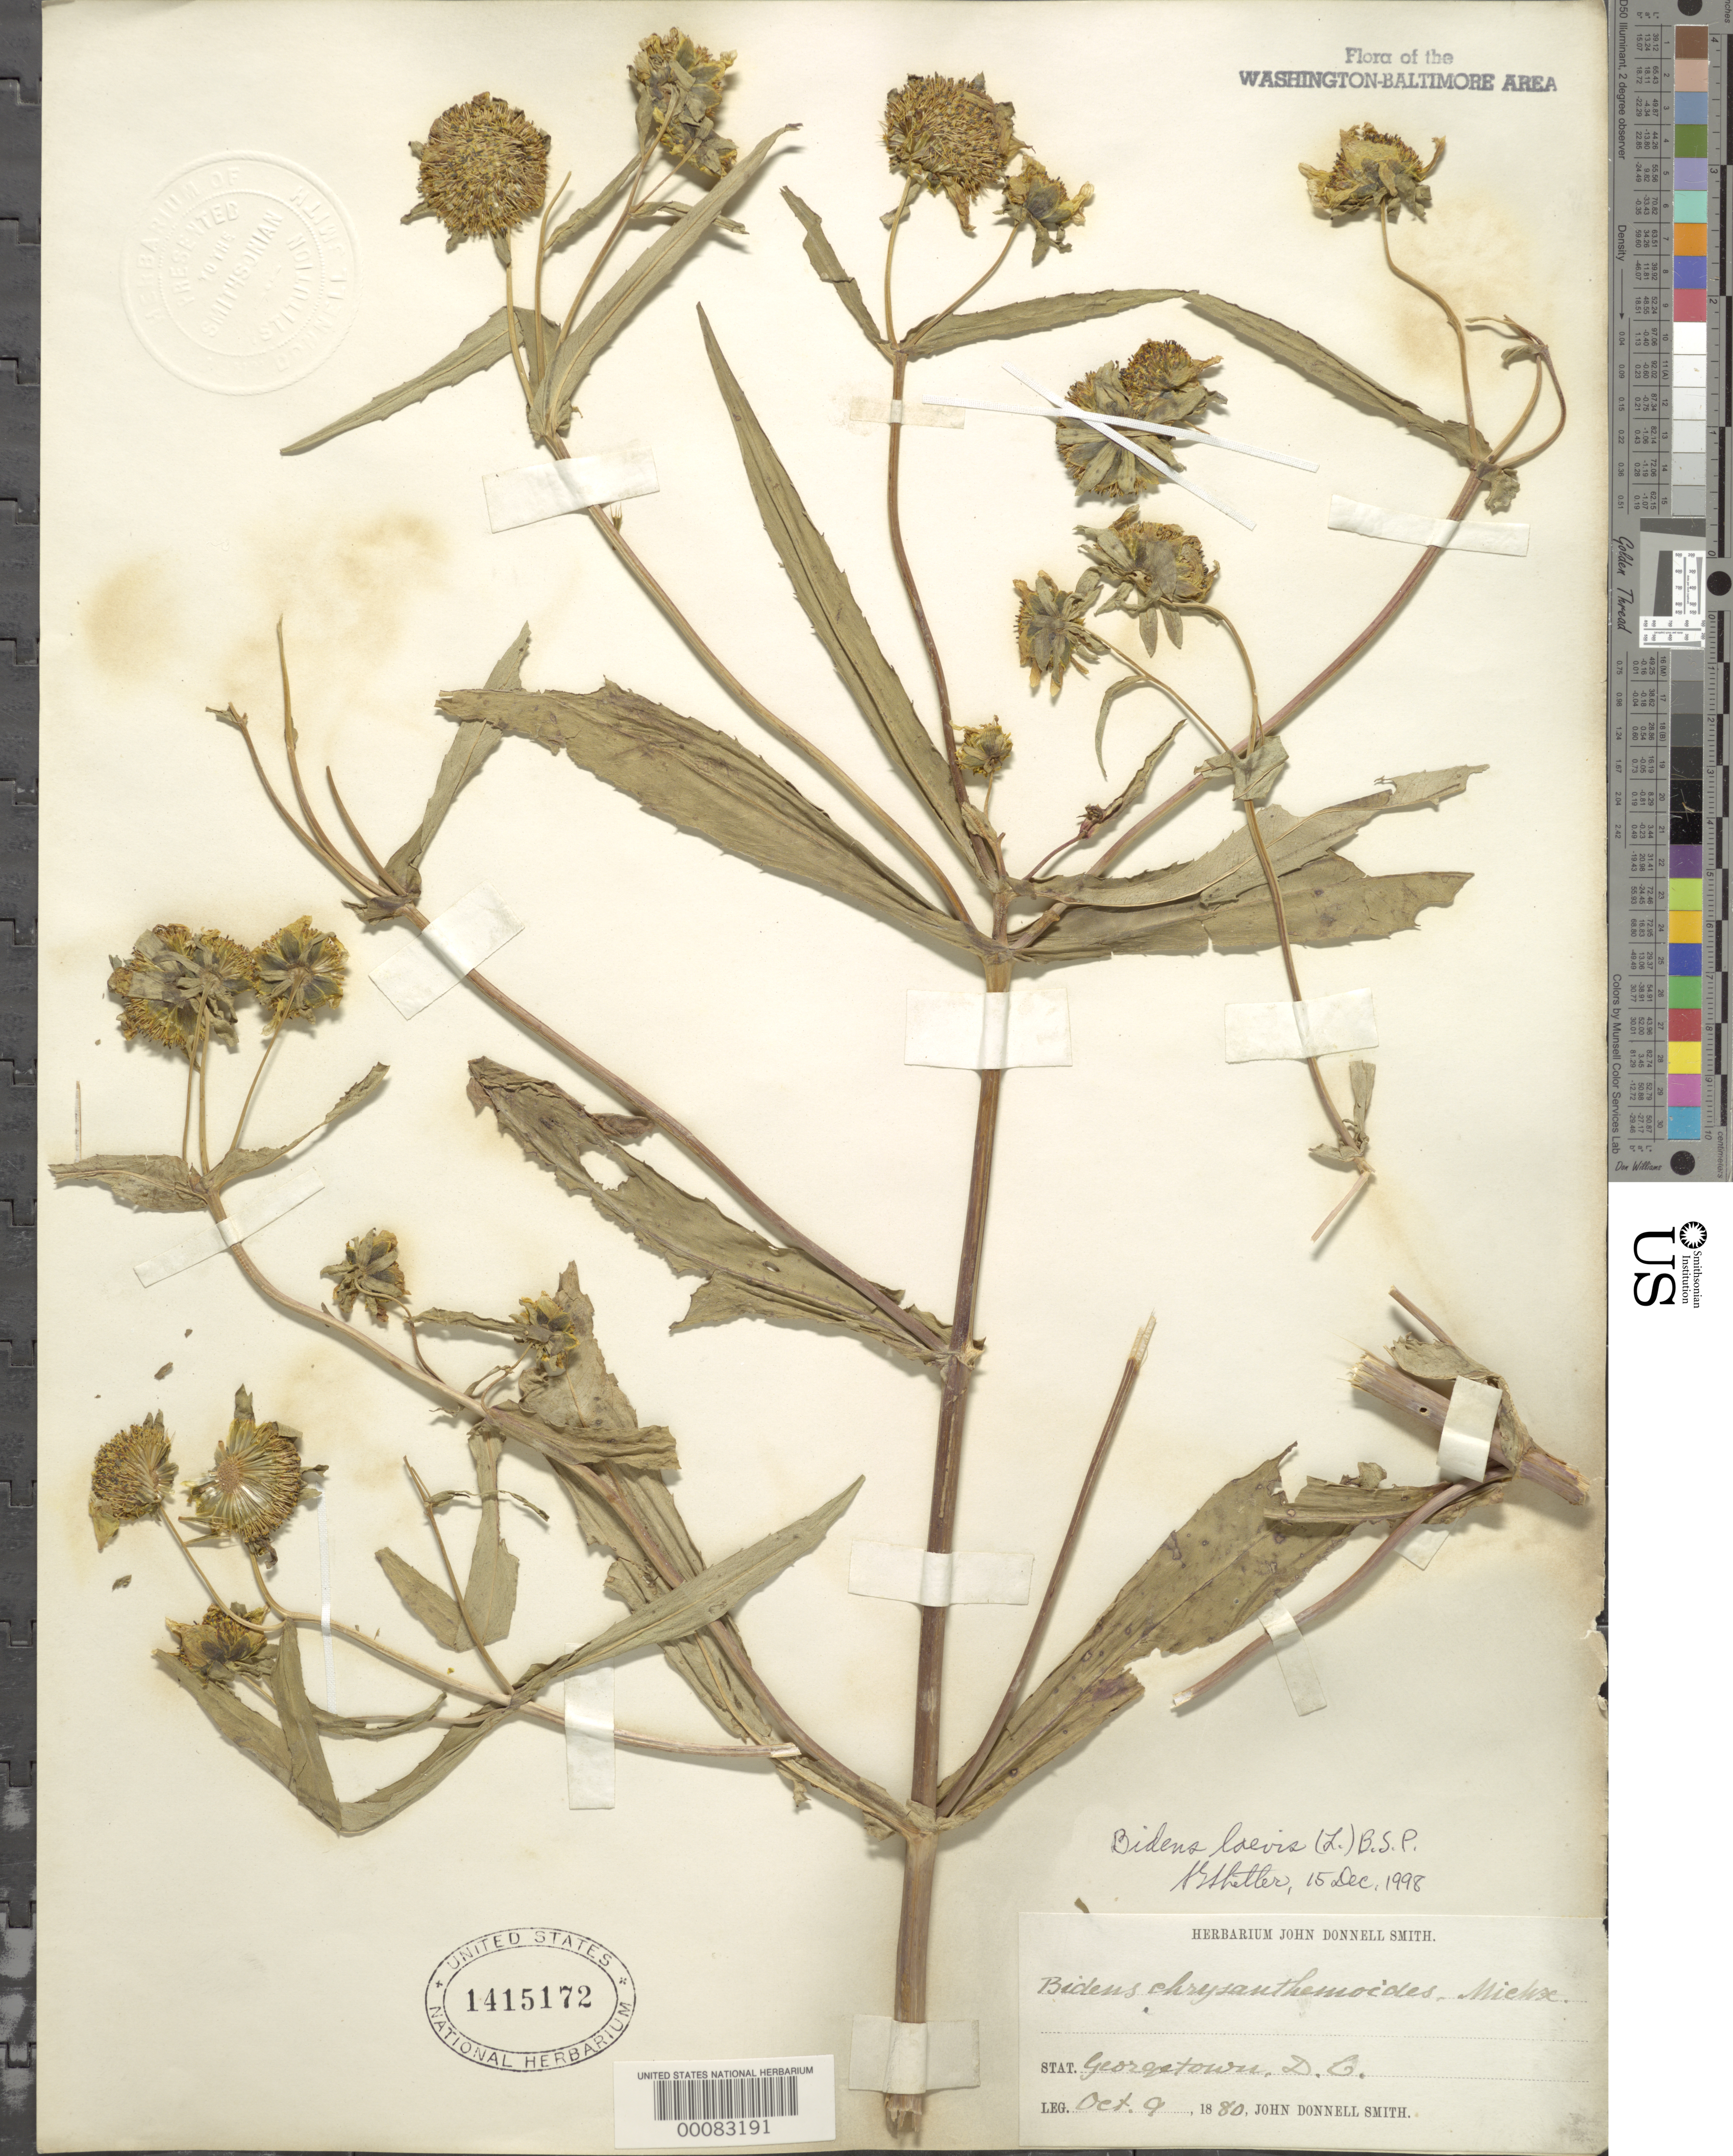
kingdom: Plantae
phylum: Tracheophyta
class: Magnoliopsida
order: Asterales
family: Asteraceae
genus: Bidens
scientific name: Bidens laevis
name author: (L.) Britton, Stearns & Poggenb.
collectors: J. Donnell Smith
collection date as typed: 09 Oct 1880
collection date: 1880-10-09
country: United States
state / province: District of Columbia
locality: Georgetown C. & O. Canal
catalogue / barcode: US 1415172